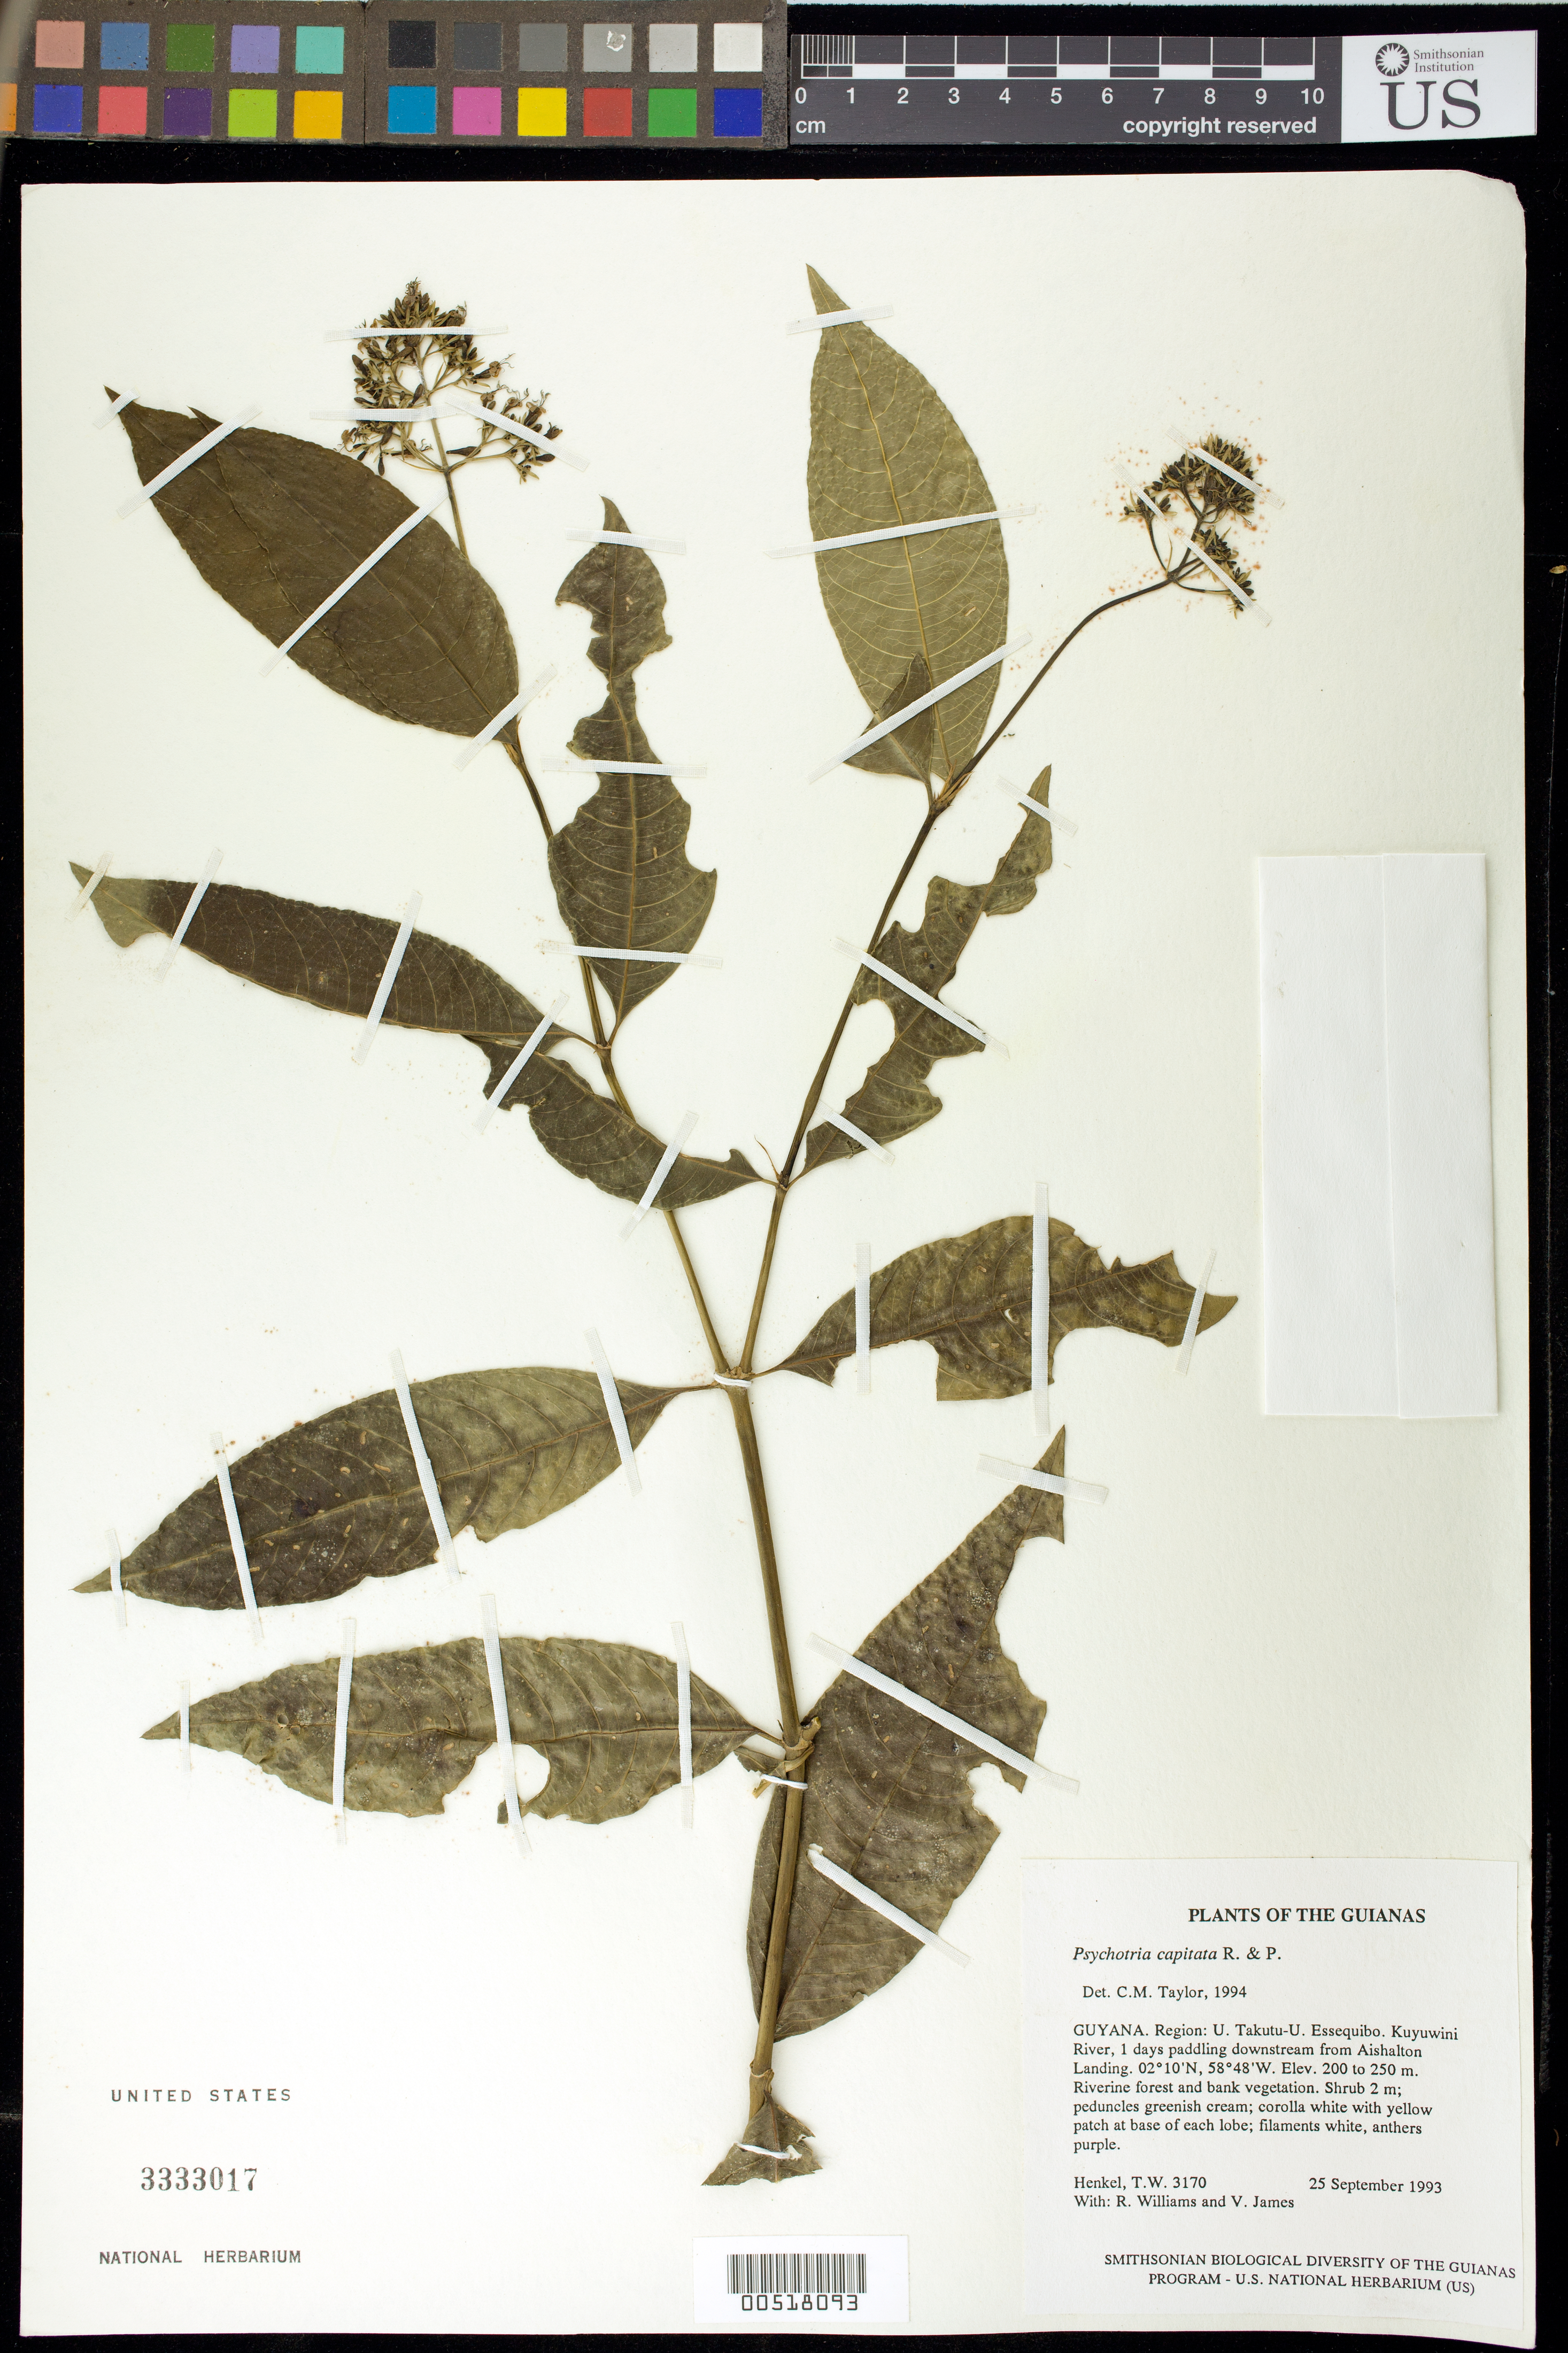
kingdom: Plantae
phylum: Tracheophyta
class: Magnoliopsida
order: Gentianales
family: Rubiaceae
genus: Palicourea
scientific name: Palicourea violacea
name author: (Aubl.) A. Rich.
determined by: Kirkbride, J. H., Jr.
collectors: T. Henkel, R. Williams & V. James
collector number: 3170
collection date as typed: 25 September 1993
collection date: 1993-09-25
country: Guyana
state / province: U. Takutu-U. Essequibo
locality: Kuyuwini River, 1 days paddling downstream from Aishalton Landing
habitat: Riverine forest and bank vegetation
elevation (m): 200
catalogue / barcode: US 3333017